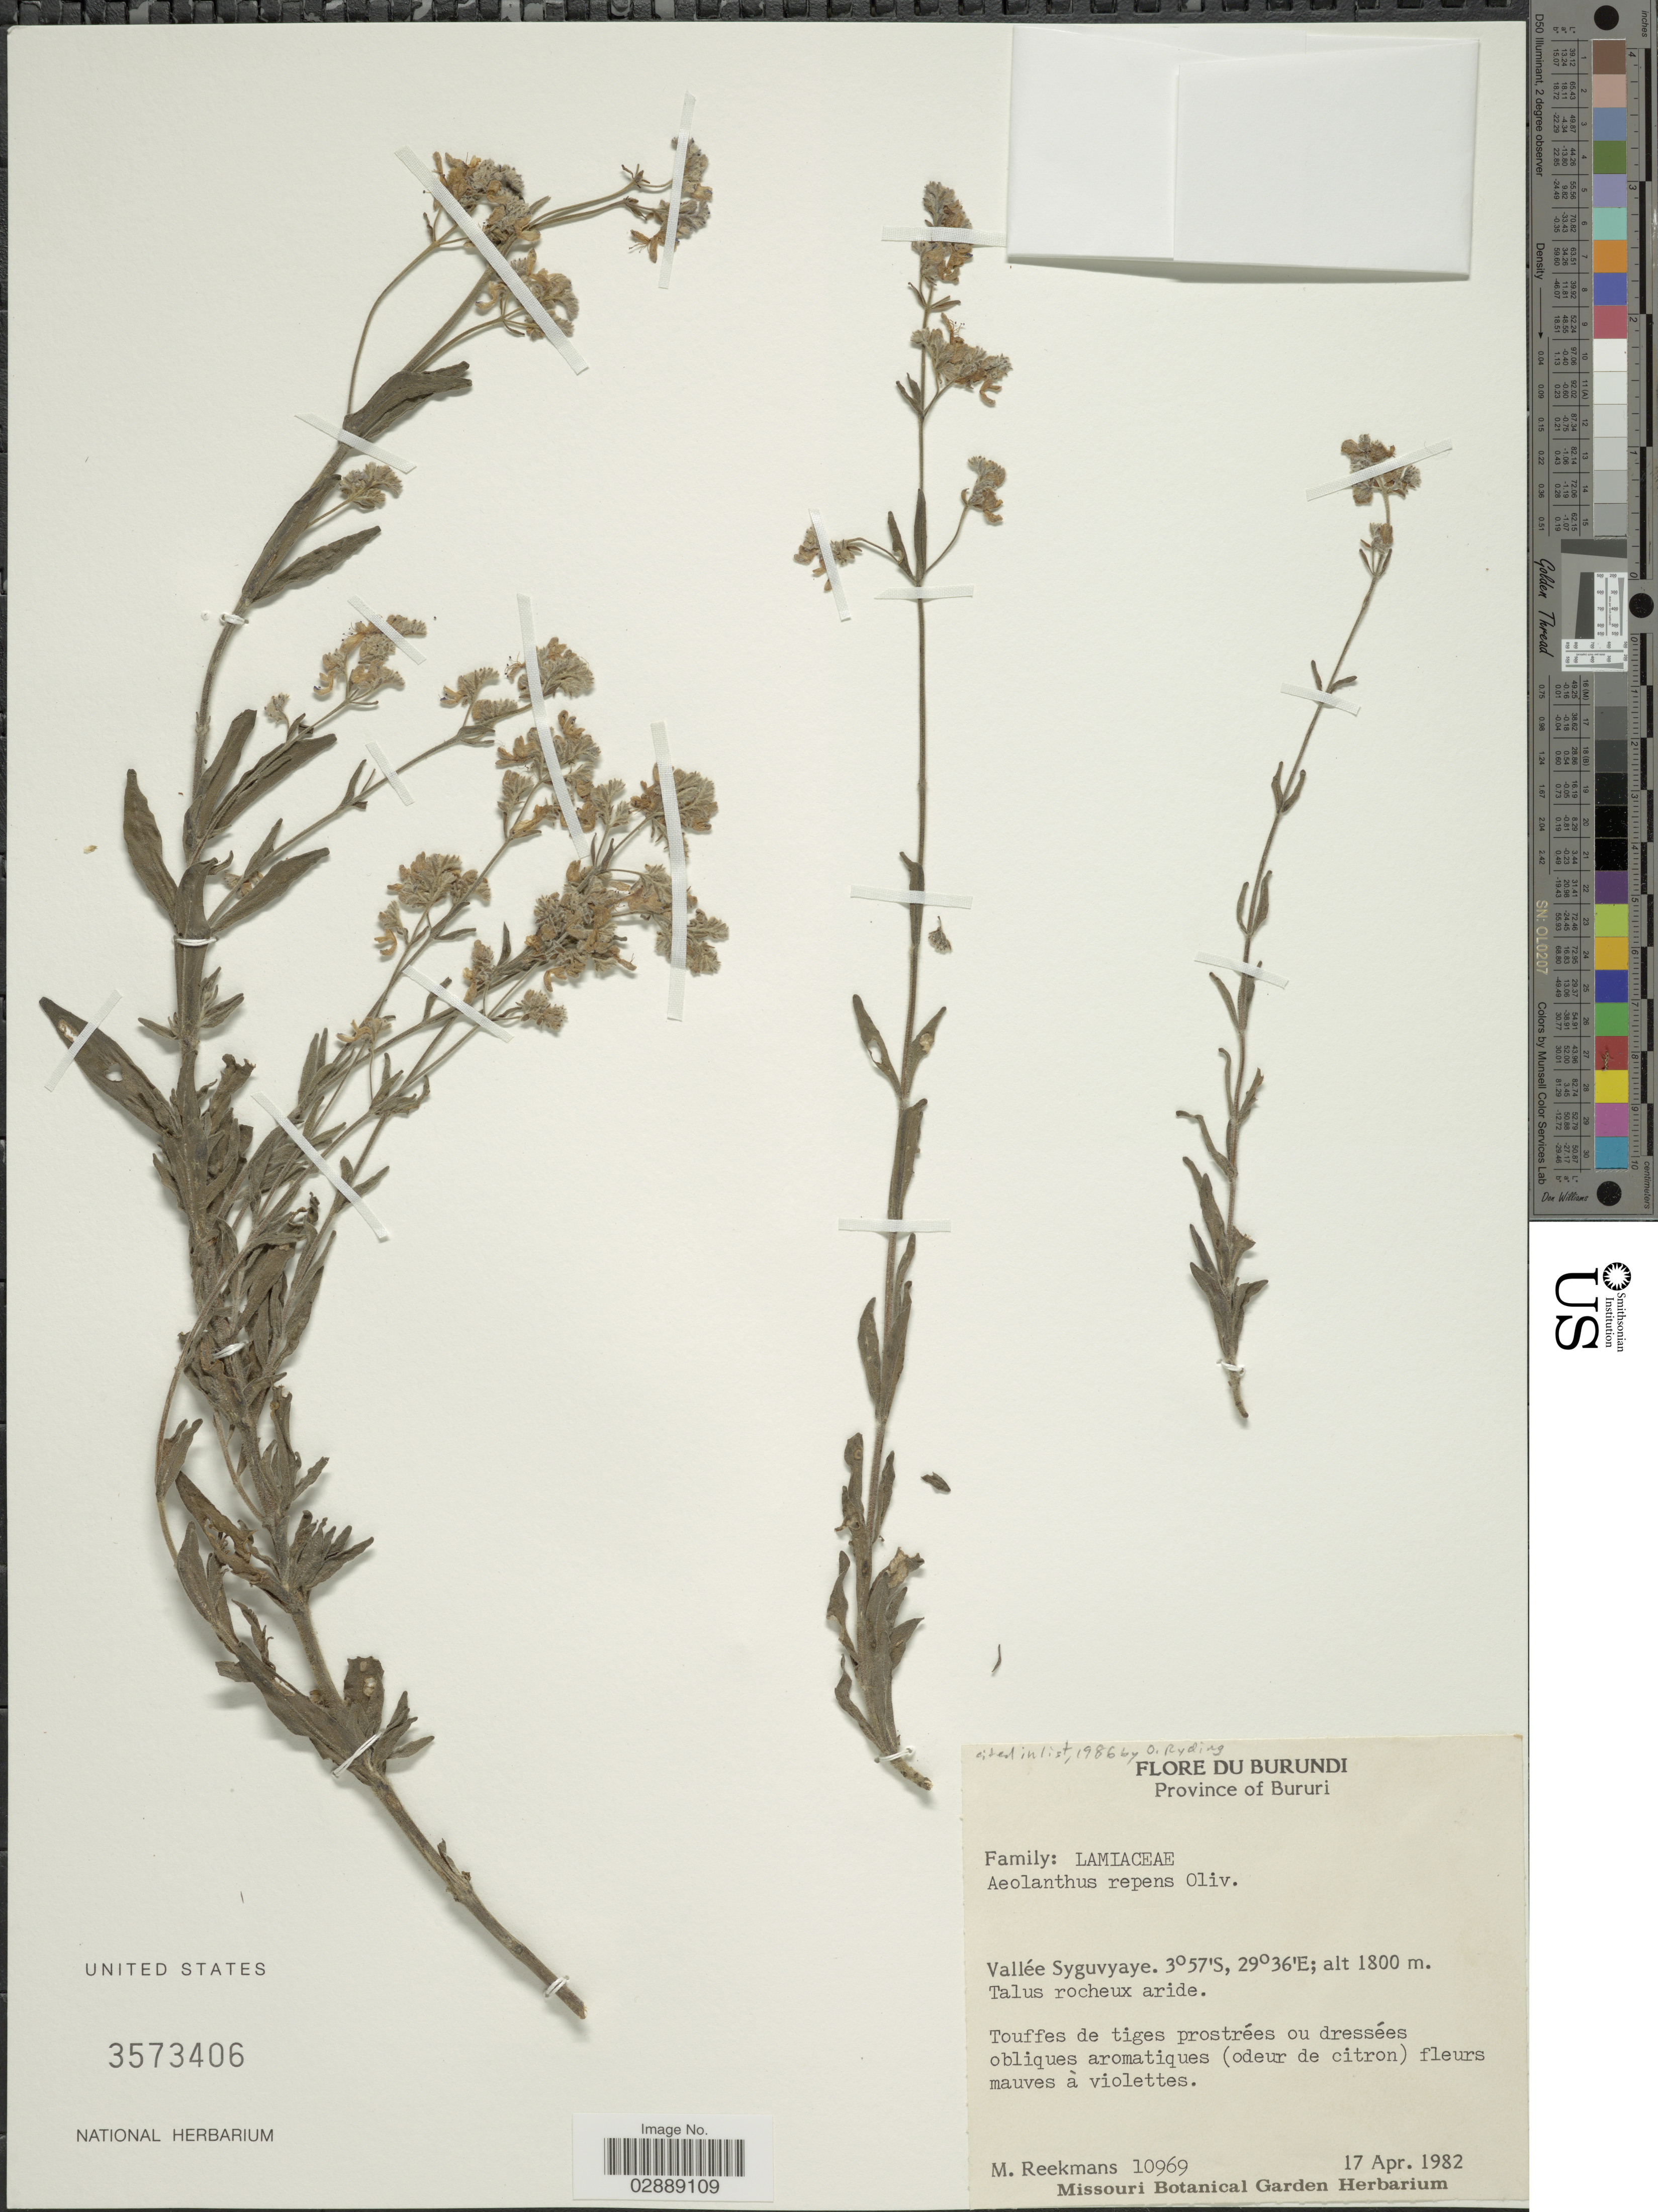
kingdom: Plantae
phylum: Tracheophyta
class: Magnoliopsida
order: Lamiales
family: Lamiaceae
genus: Aeollanthus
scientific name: Aeollanthus repens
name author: Oliv.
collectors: M. Reekmans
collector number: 10969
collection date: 1982-04-17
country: Burundi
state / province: Bururi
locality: Vallée Syguvyaye.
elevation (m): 1800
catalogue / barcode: US 3573406